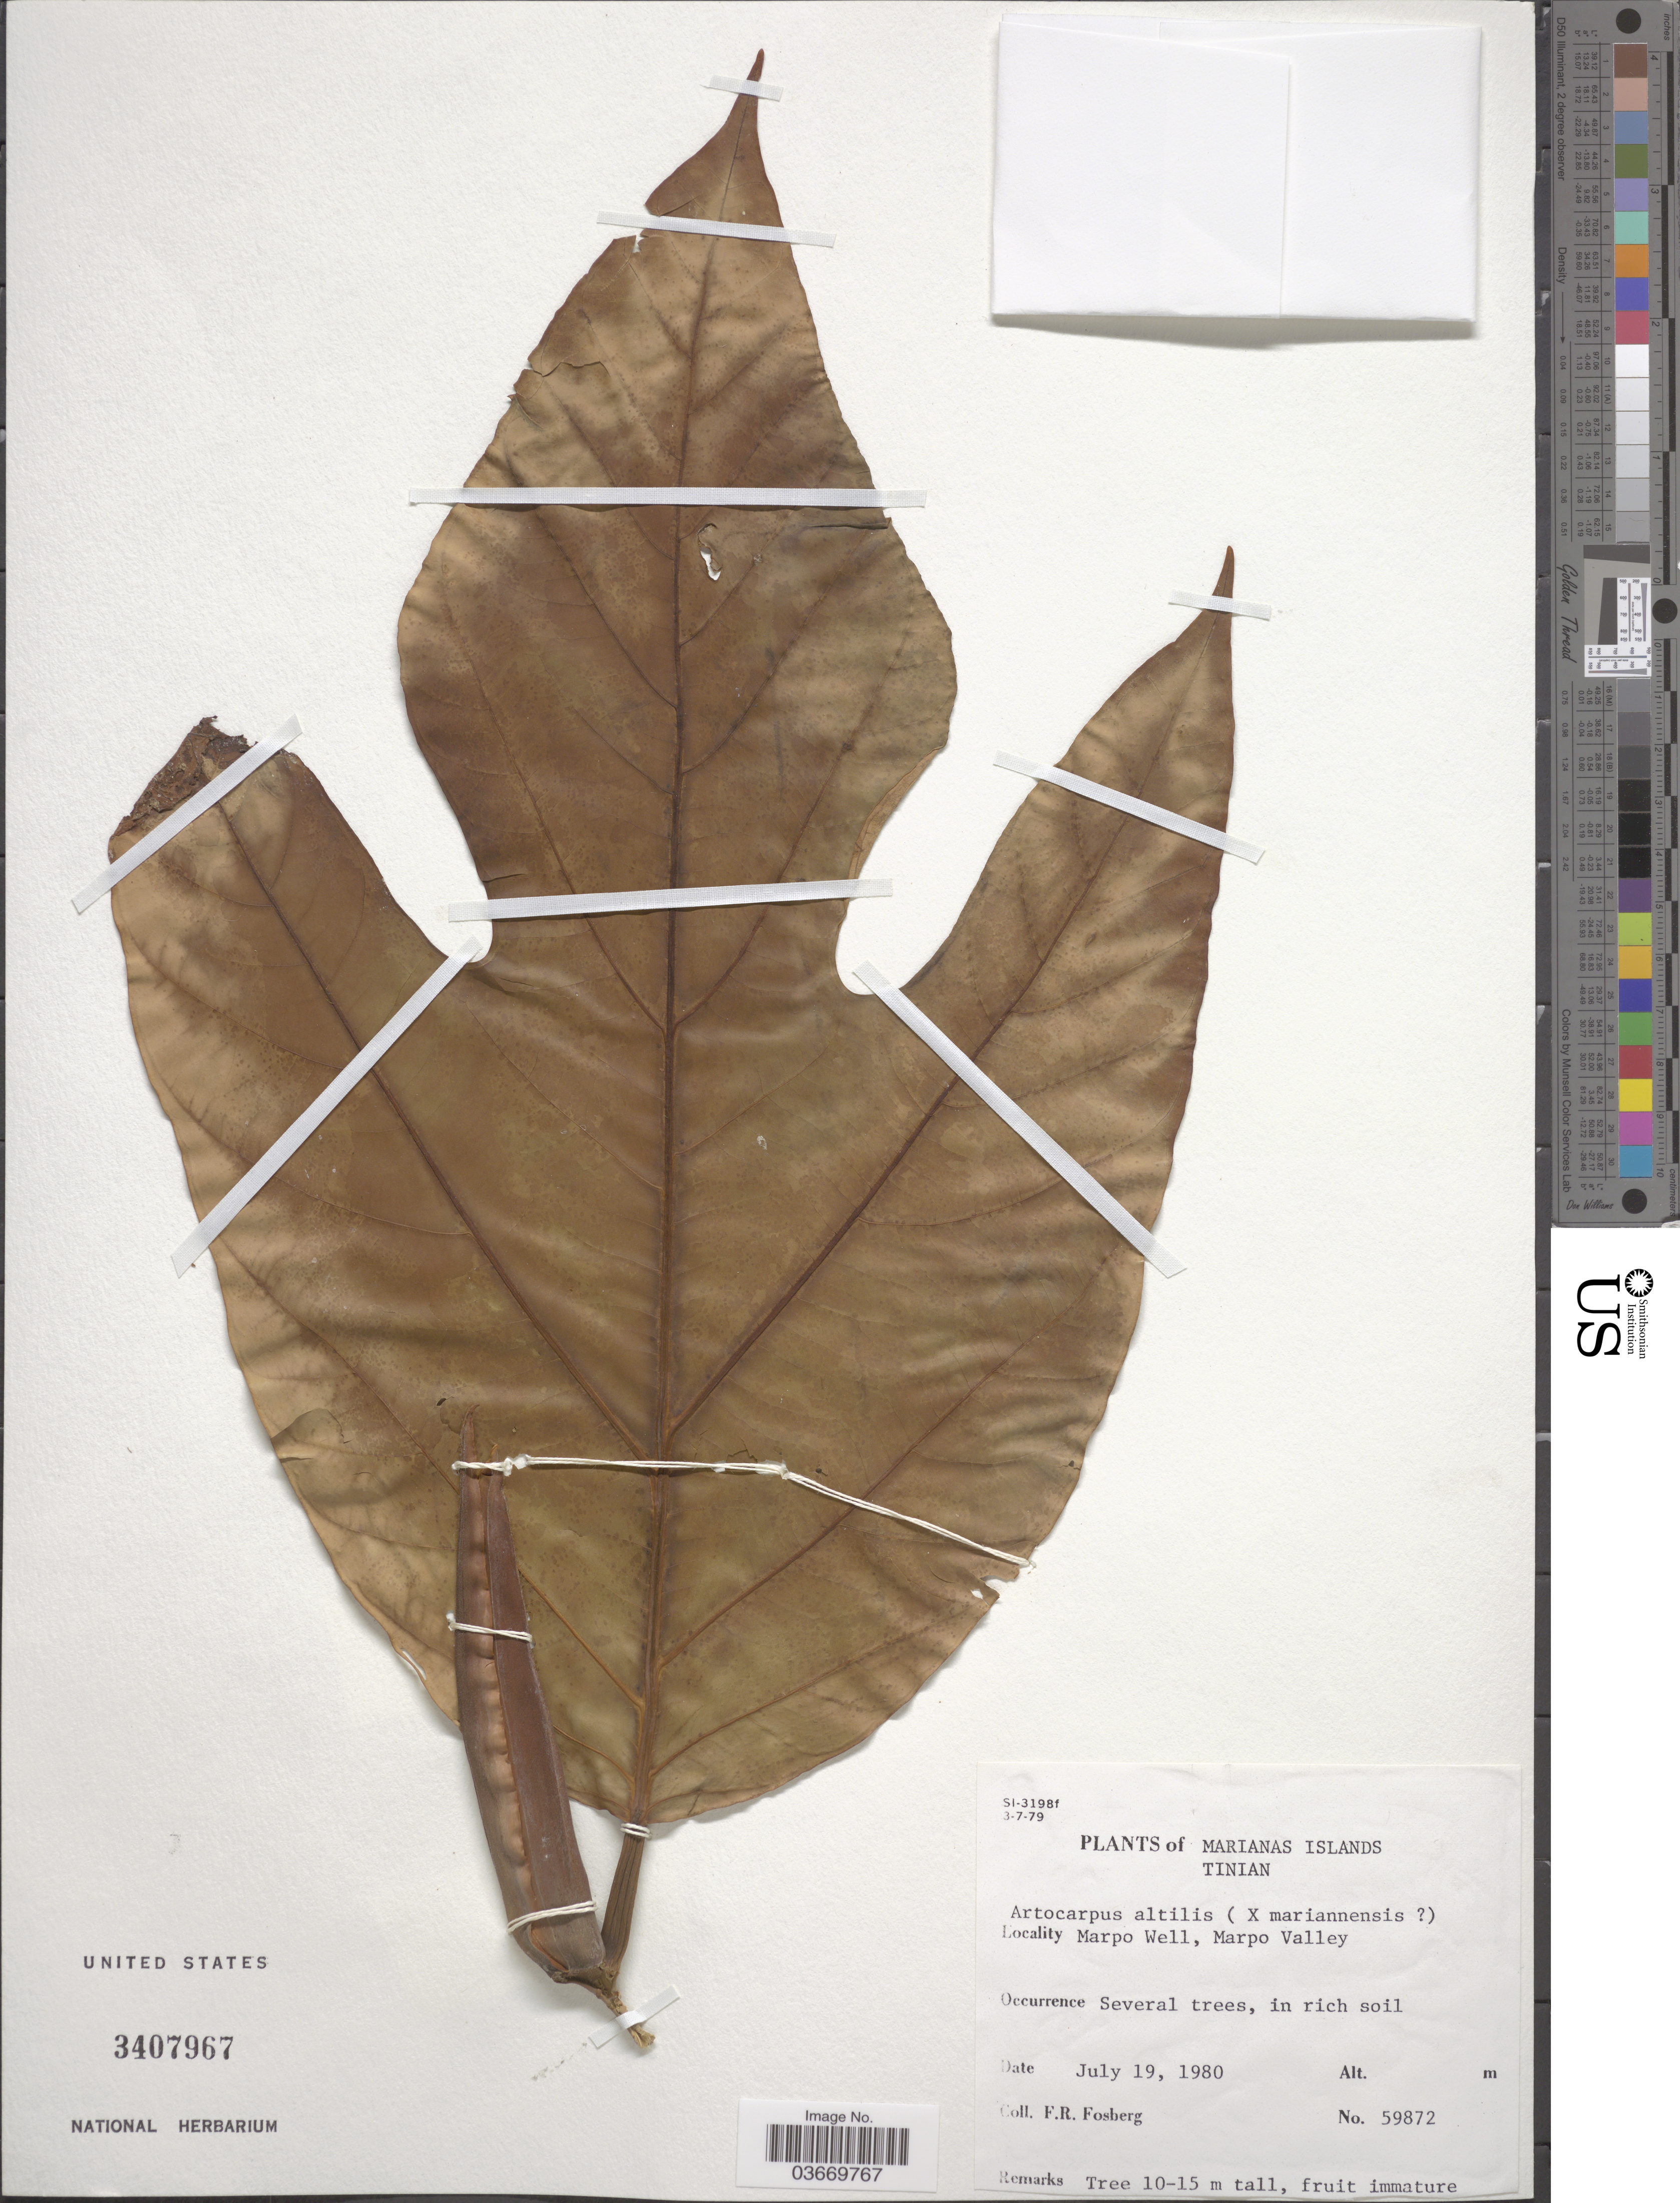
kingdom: Plantae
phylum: Tracheophyta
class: Magnoliopsida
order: Rosales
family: Moraceae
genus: Artocarpus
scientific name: Artocarpus altilis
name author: (Parkinson) Fosberg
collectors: F. R. Fosberg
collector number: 59872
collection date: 1980-07-19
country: Northern Mariana Islands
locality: Marianas Islands. Tinian. Marpo Well, Marpo Valley.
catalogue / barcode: US 3407967